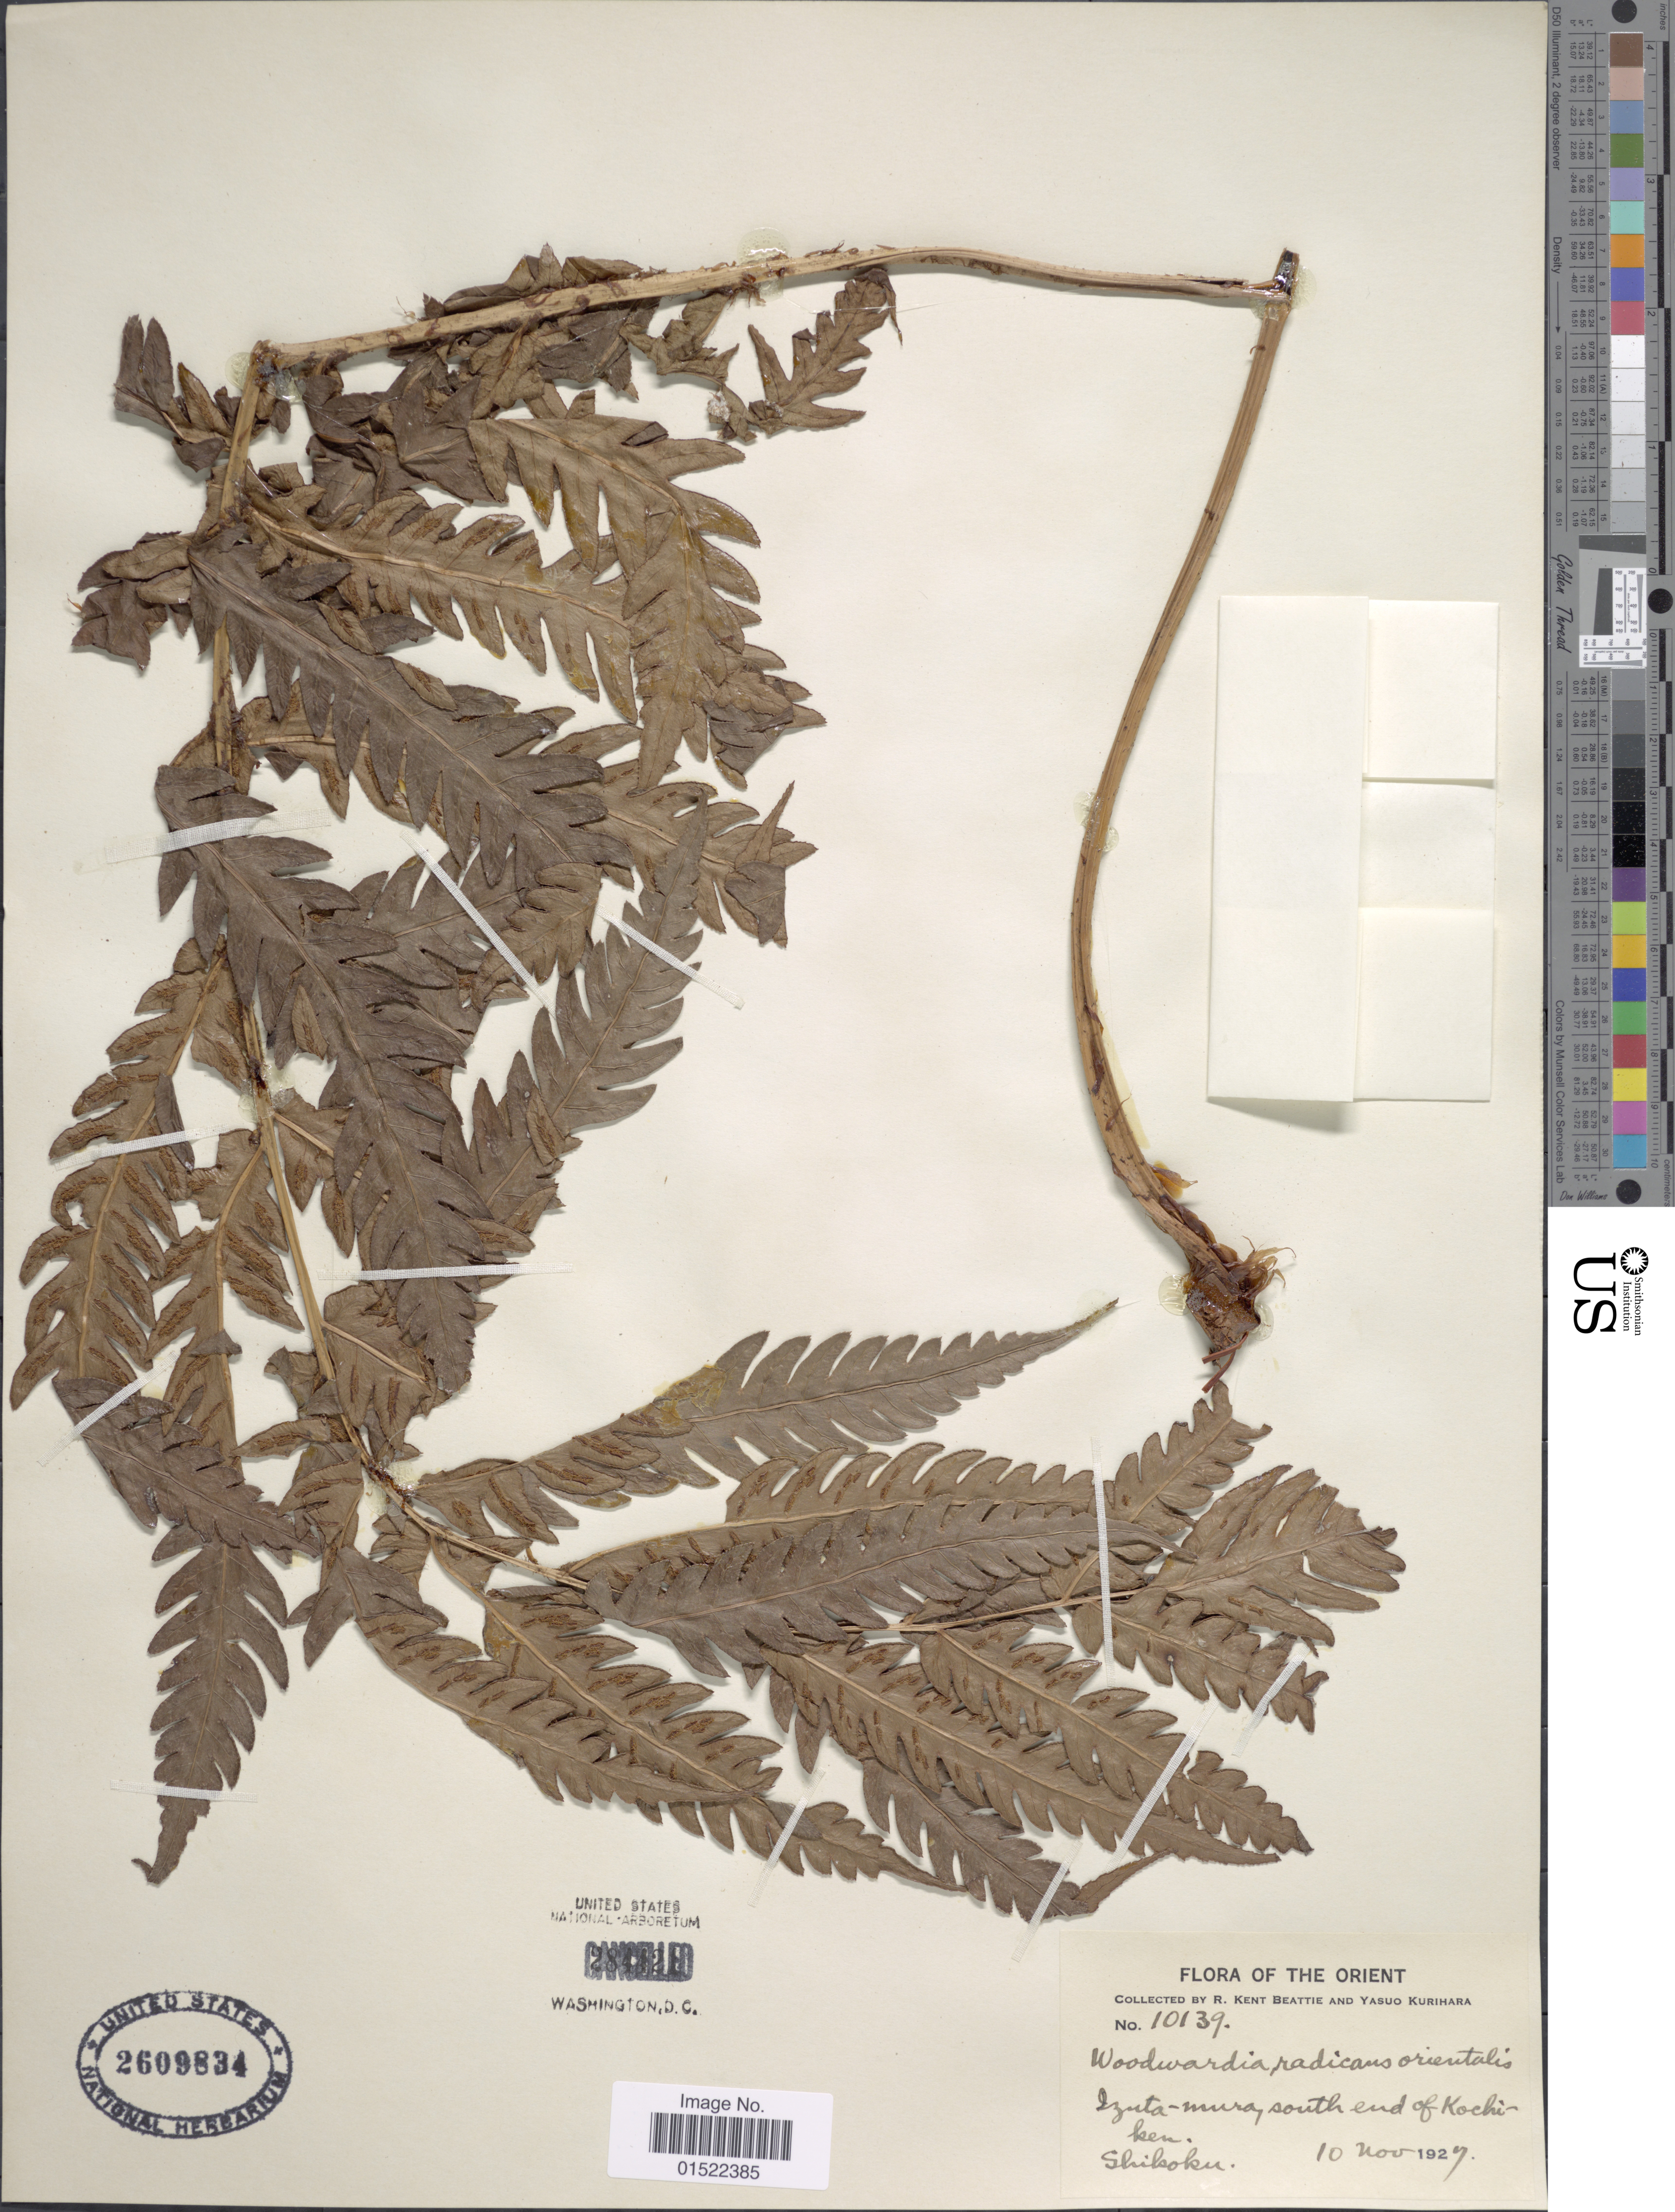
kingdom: Plantae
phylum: Tracheophyta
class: Polypodiopsida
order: Polypodiales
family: Blechnaceae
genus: Woodwardia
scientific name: Woodwardia japonica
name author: (L. f.) Sm.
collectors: R. K. Beattie & Y. Kurihara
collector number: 10139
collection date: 1927-11-10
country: Japan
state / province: Koti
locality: Orient, Izuta-mura, south end of Kochi-ken, Shikoku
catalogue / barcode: US 2609834